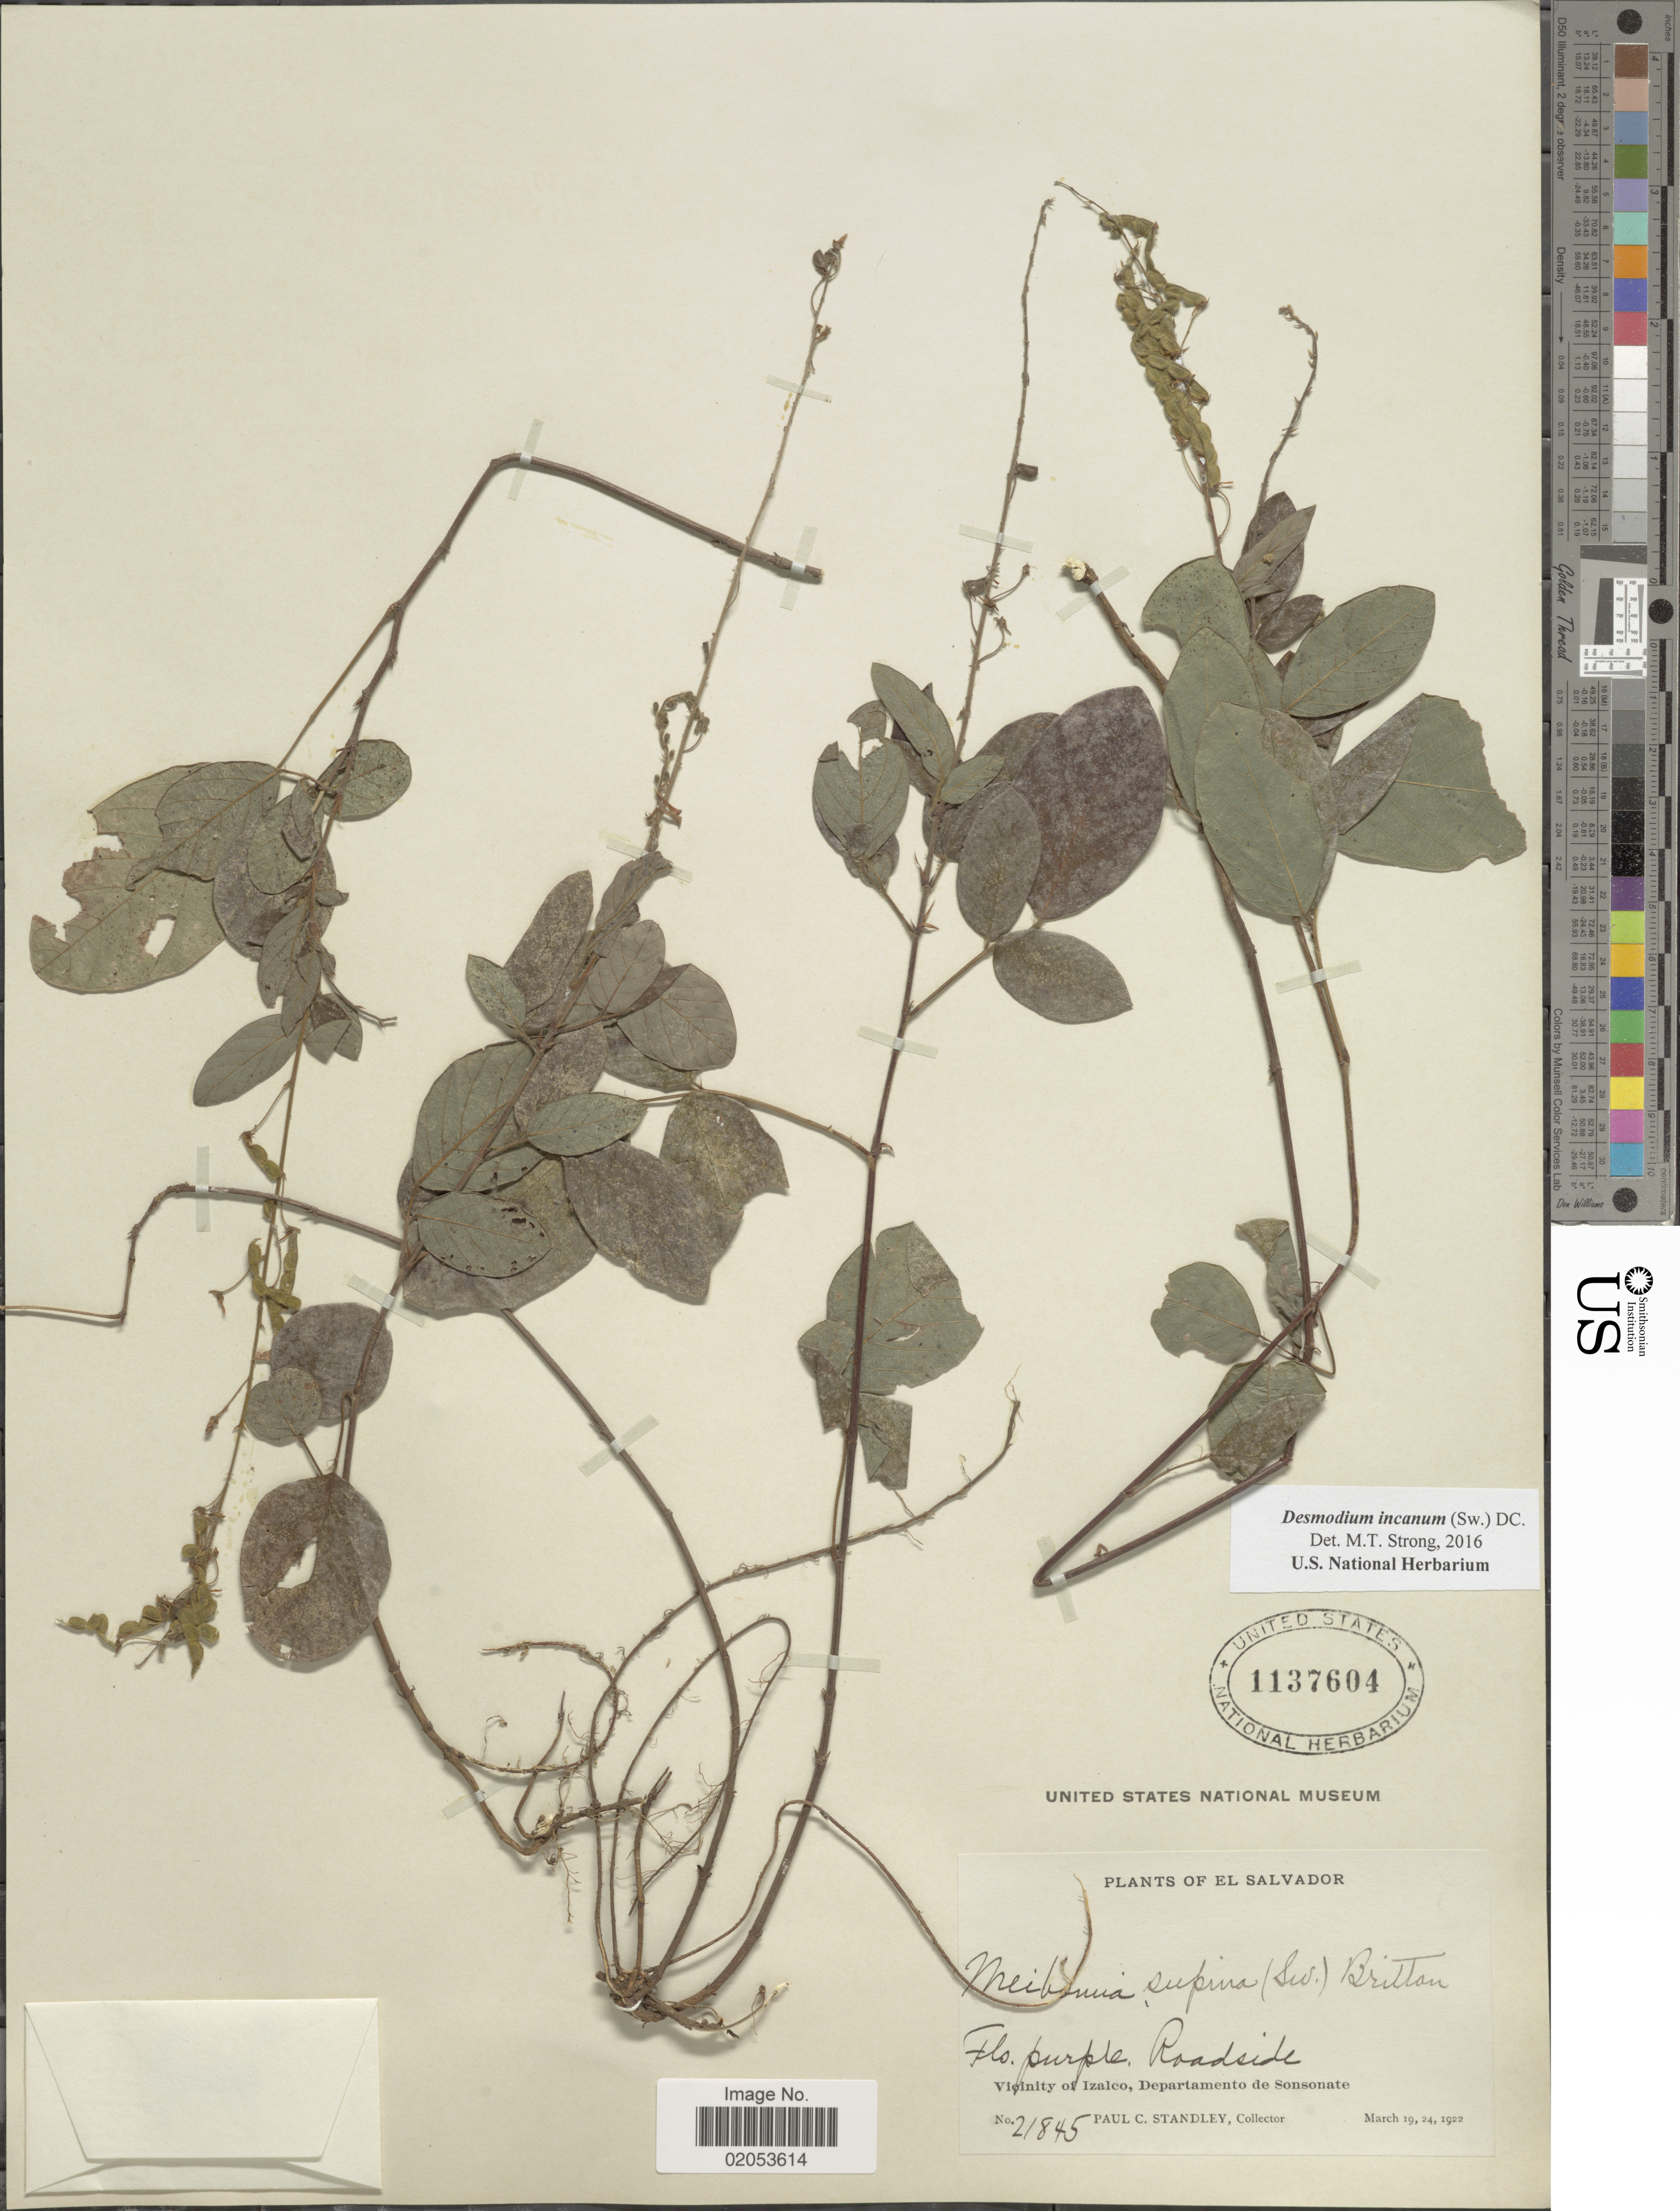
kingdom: Plantae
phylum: Tracheophyta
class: Magnoliopsida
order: Fabales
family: Fabaceae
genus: Desmodium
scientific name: Desmodium incanum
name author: (Sw.) DC.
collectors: P. C. Standley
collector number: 21845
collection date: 1922-03-19/1922-03-24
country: El Salvador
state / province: Sonsonate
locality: Roadside, vicinity of Izalco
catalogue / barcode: US 1137604